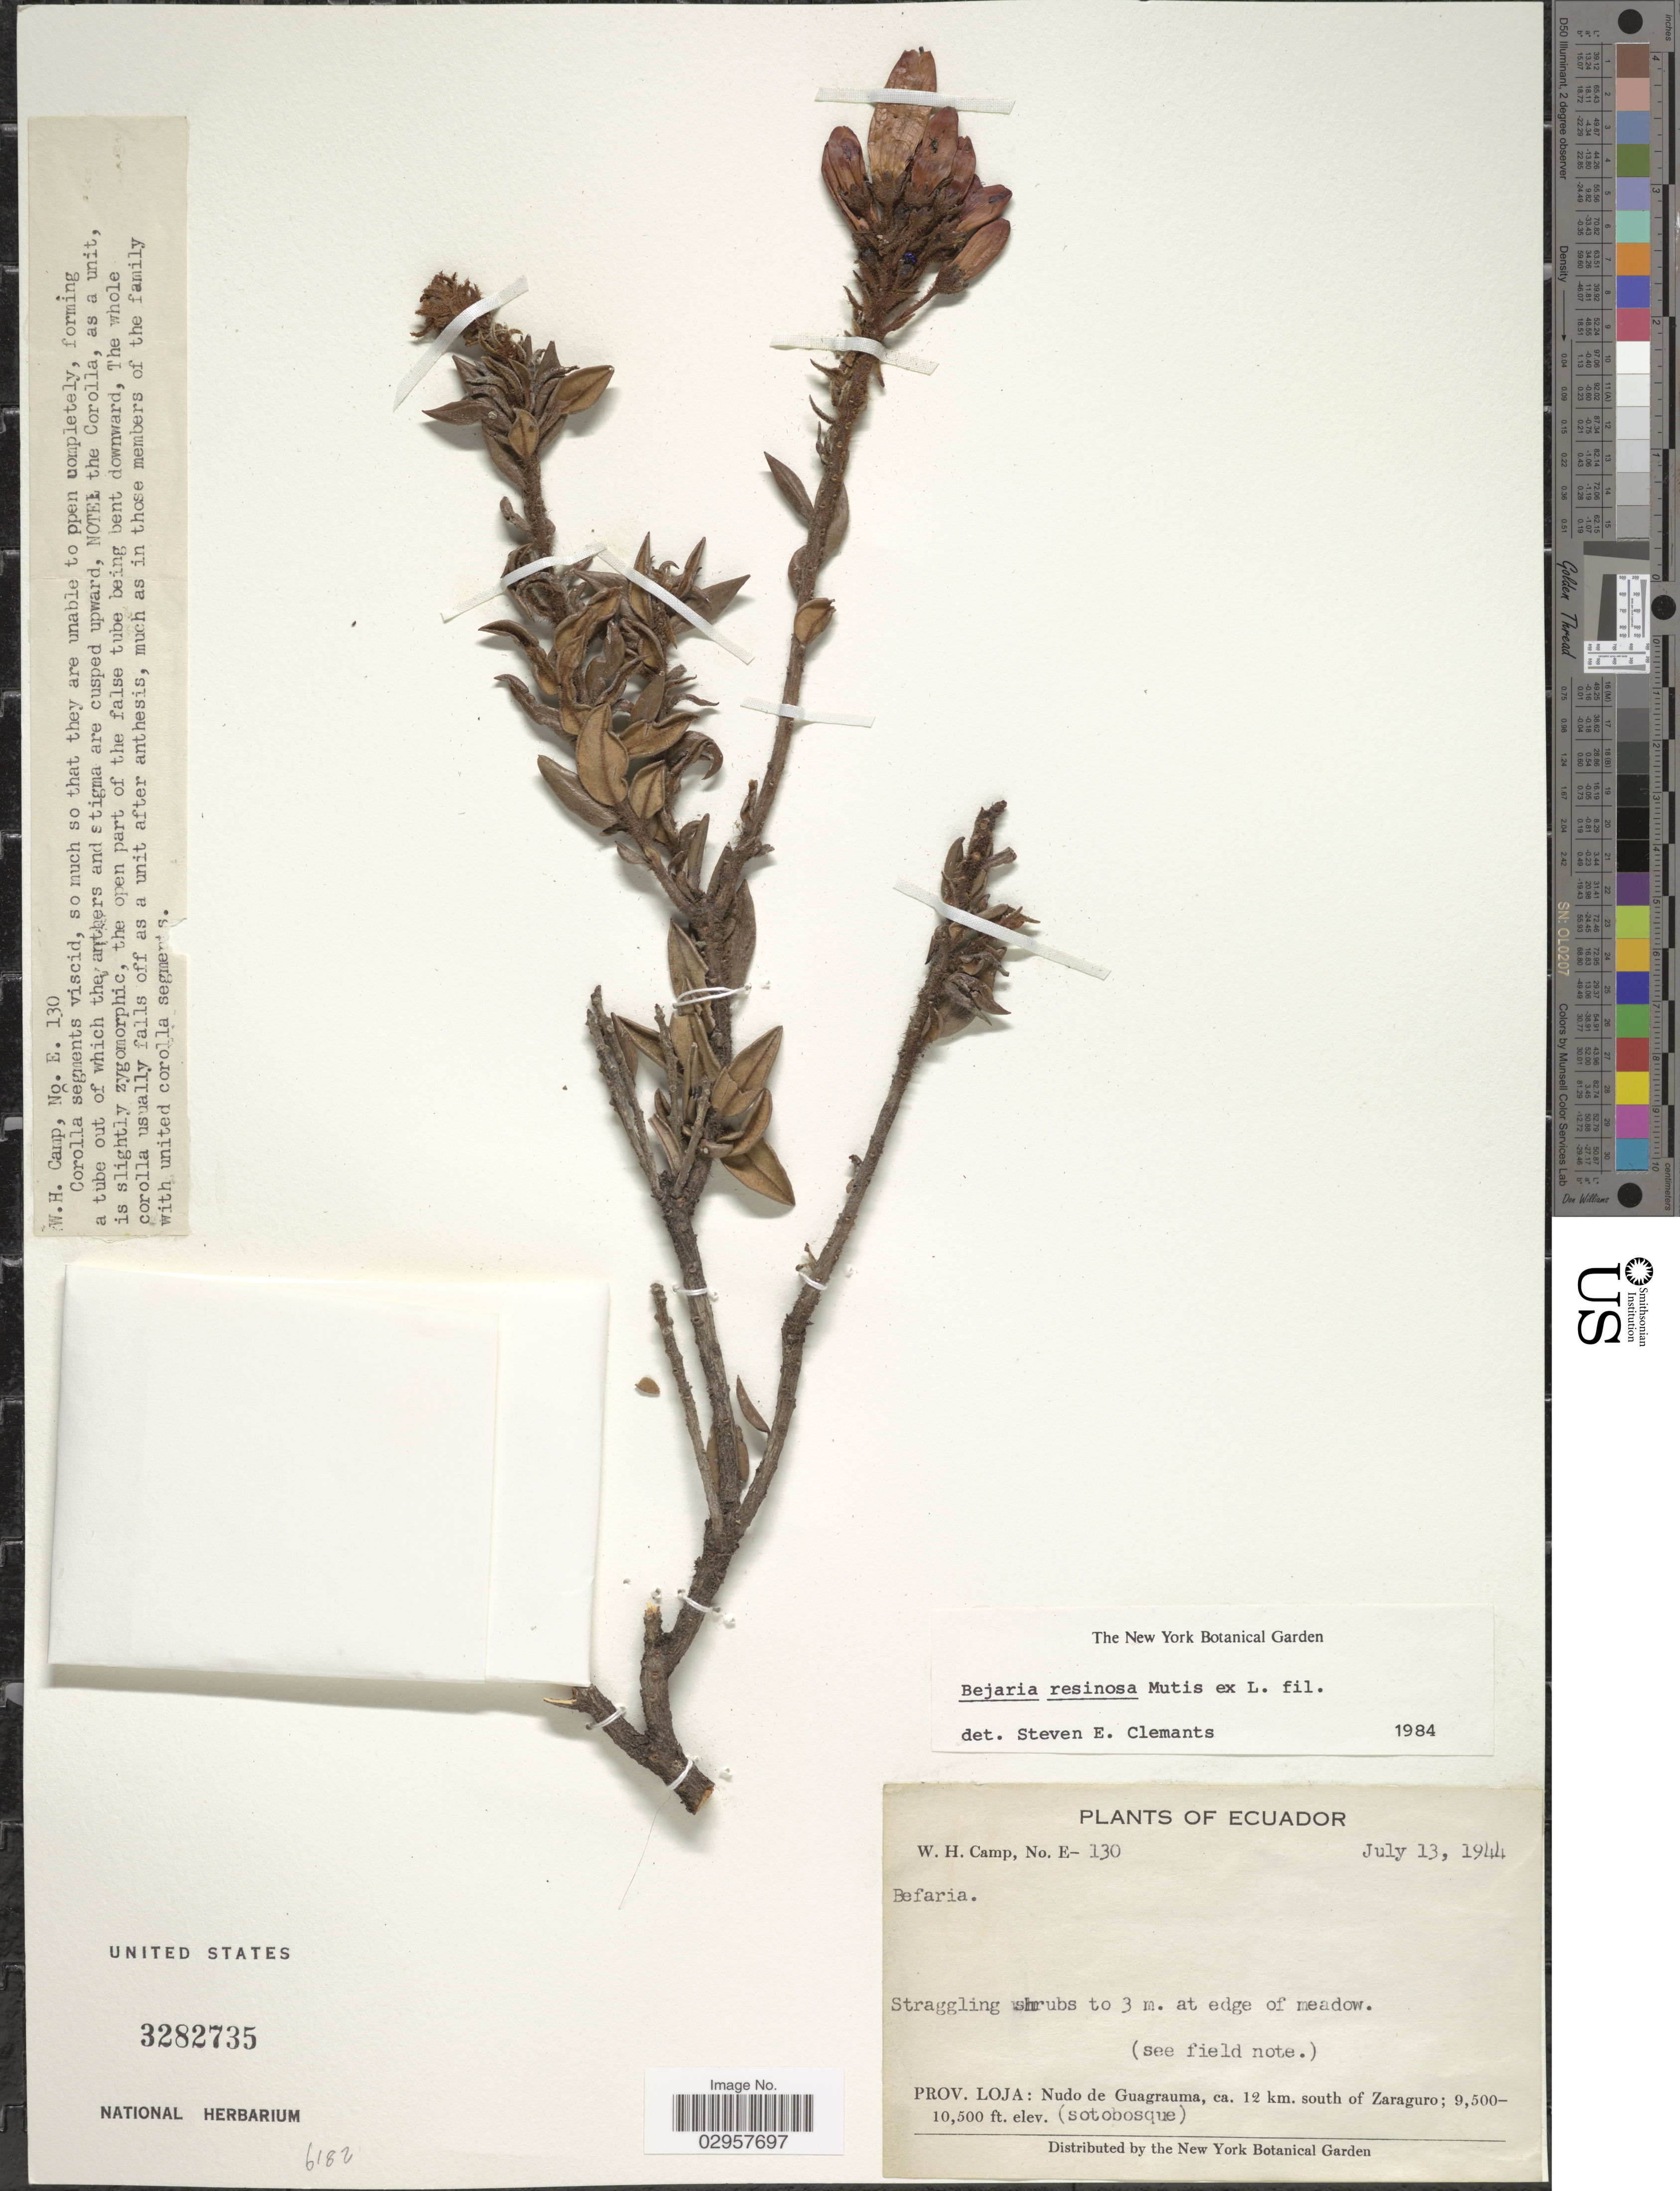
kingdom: Plantae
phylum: Tracheophyta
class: Magnoliopsida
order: Ericales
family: Ericaceae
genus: Befaria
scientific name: Befaria resinosa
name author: Mutis ex L. f.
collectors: W. H. Camp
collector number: E-130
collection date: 1944-07-13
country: Ecuador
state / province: Loja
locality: Nudo de Guagrauma, ca. 12 km. south of Zaraguro.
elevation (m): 2896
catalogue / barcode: US 3282735